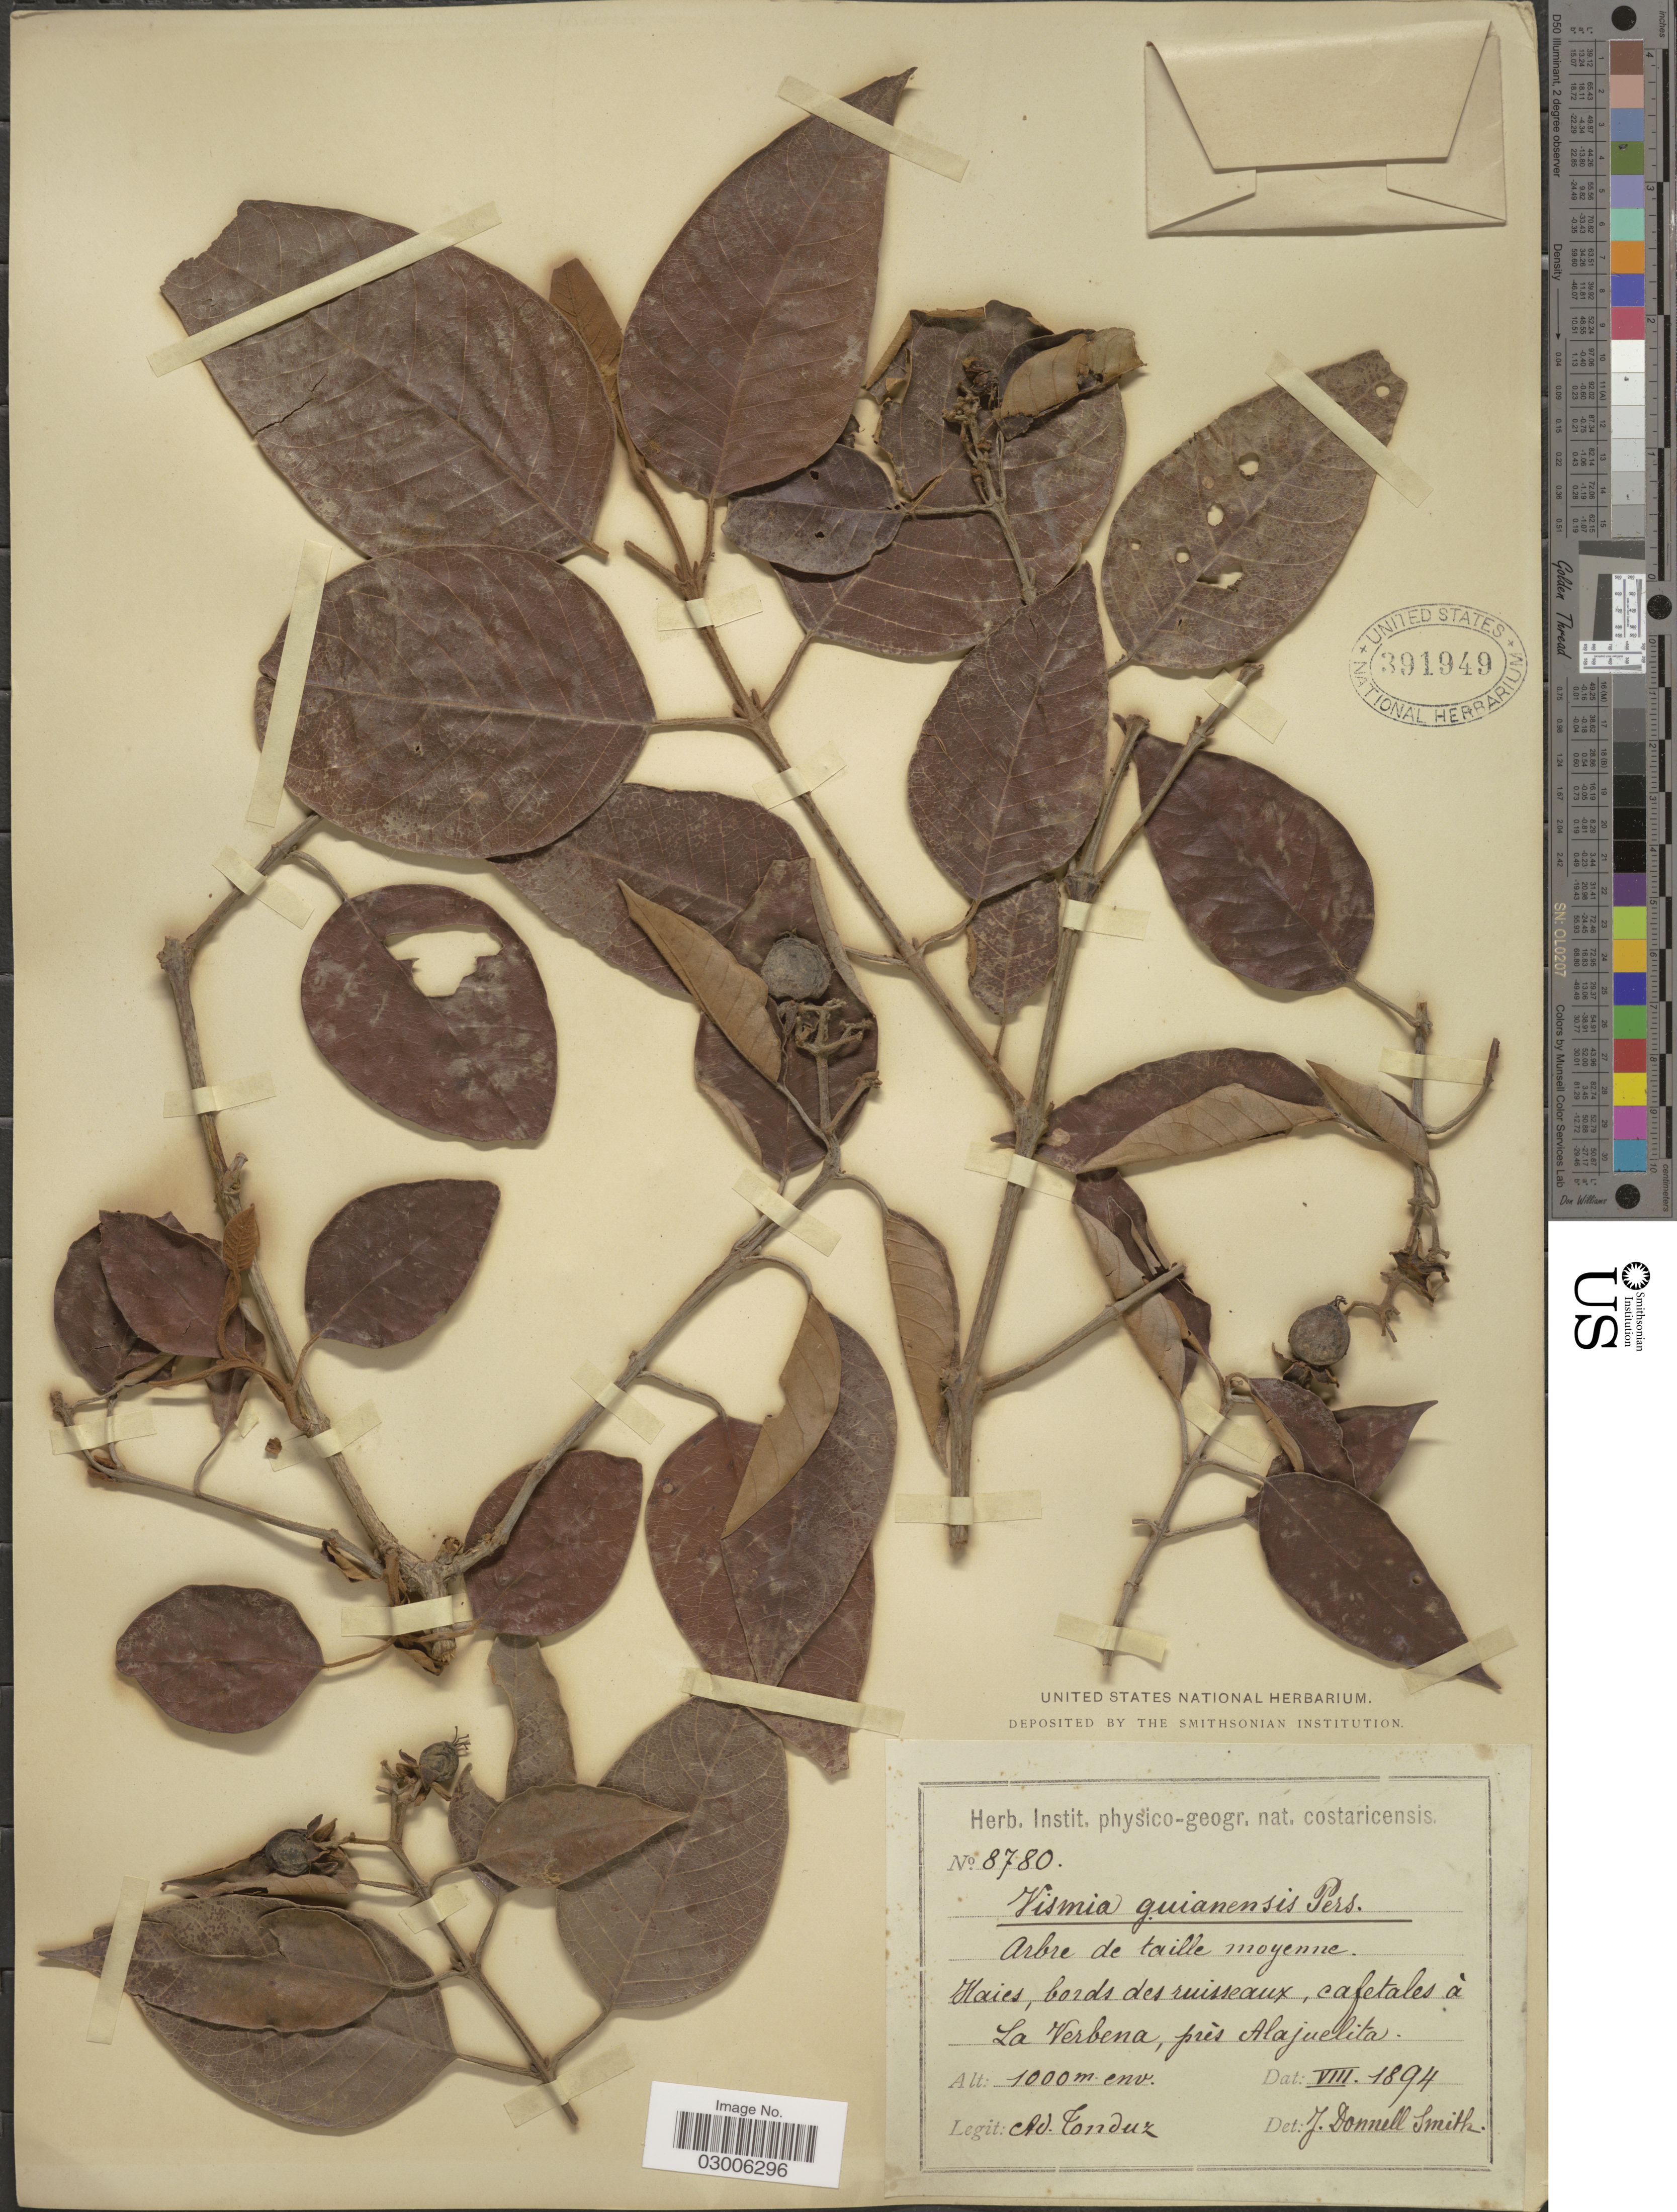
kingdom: Plantae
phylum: Tracheophyta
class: Magnoliopsida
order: Malpighiales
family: Hypericaceae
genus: Vismia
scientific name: Vismia guianensis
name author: (Aubl.) Pers.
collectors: A. Tonduz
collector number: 8780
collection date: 1894-08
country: Costa Rica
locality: Cafetales à La Verbena, près Alajuelita.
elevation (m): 1000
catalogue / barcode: US 391949